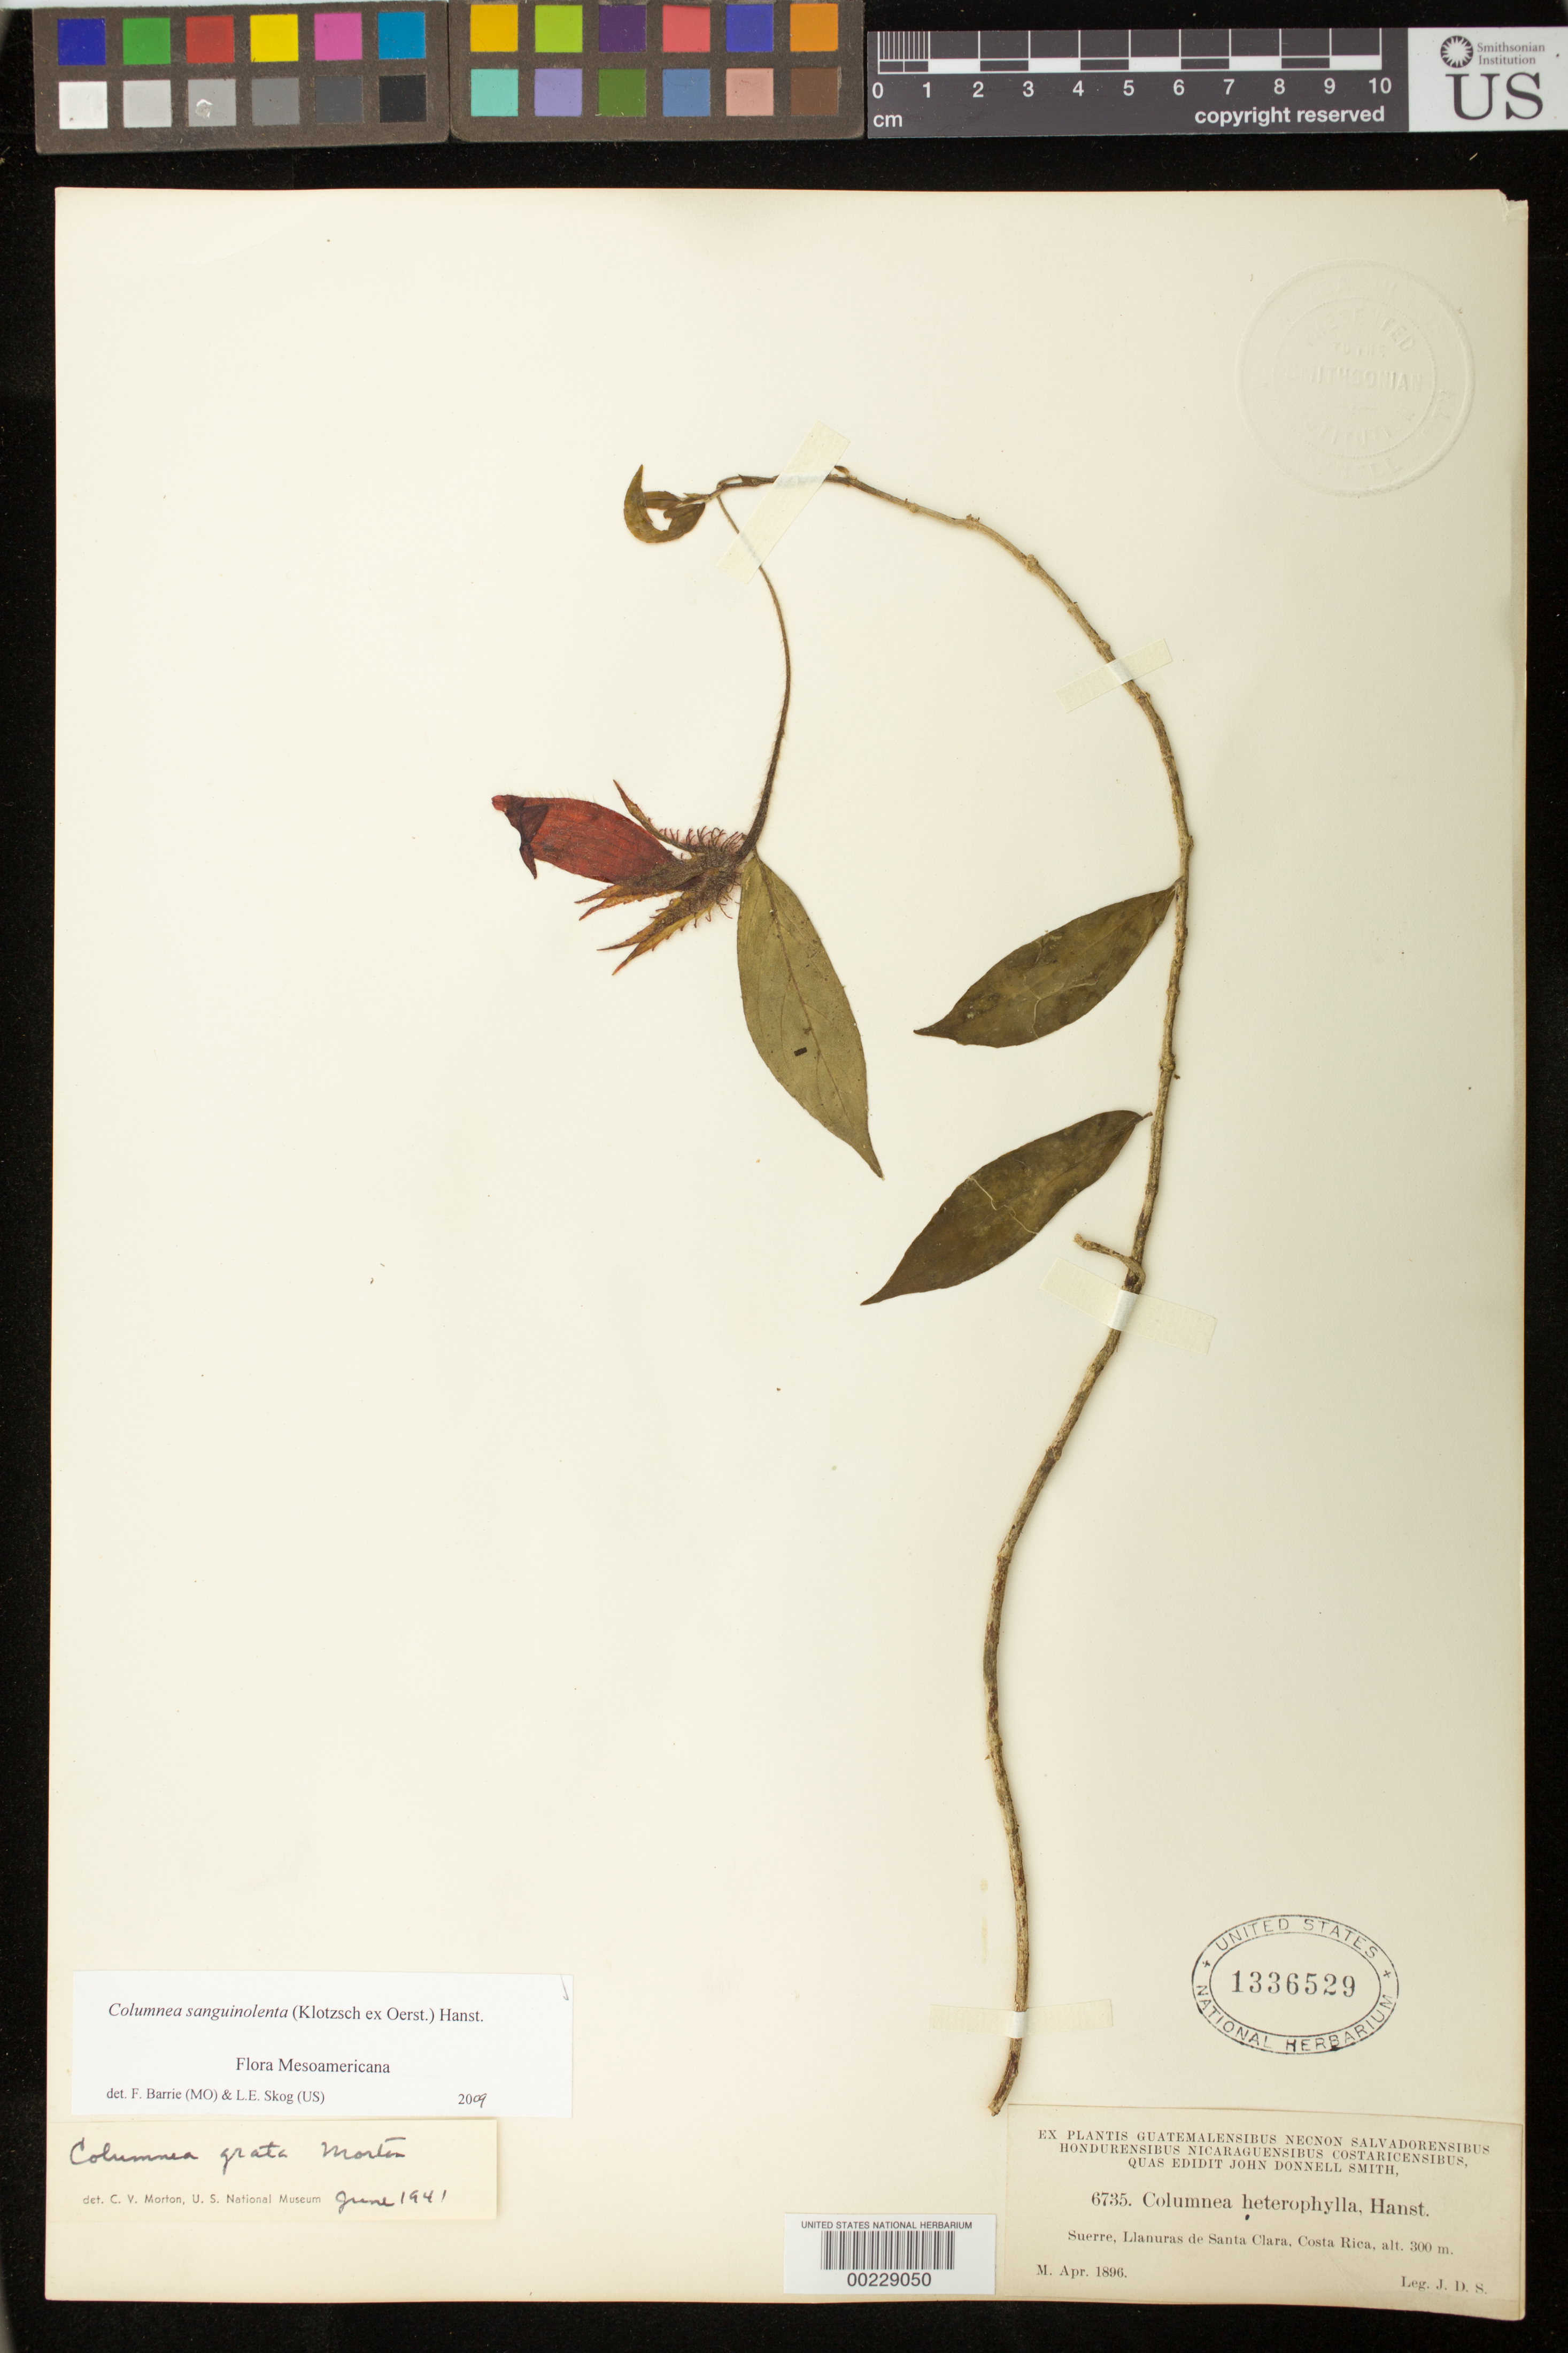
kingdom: Plantae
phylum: Tracheophyta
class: Magnoliopsida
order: Lamiales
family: Gesneriaceae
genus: Columnea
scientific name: Columnea sanguinolenta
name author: (Klotzsch ex Oerst.) Hanst.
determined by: Barrie, F. R.; Skog, Laurence E.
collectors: J. Donnell Smith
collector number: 6735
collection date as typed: Apr 1896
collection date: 1896-04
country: Costa Rica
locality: Suerre, Llanuras de Santa Clara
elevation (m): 300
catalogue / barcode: US 1336529